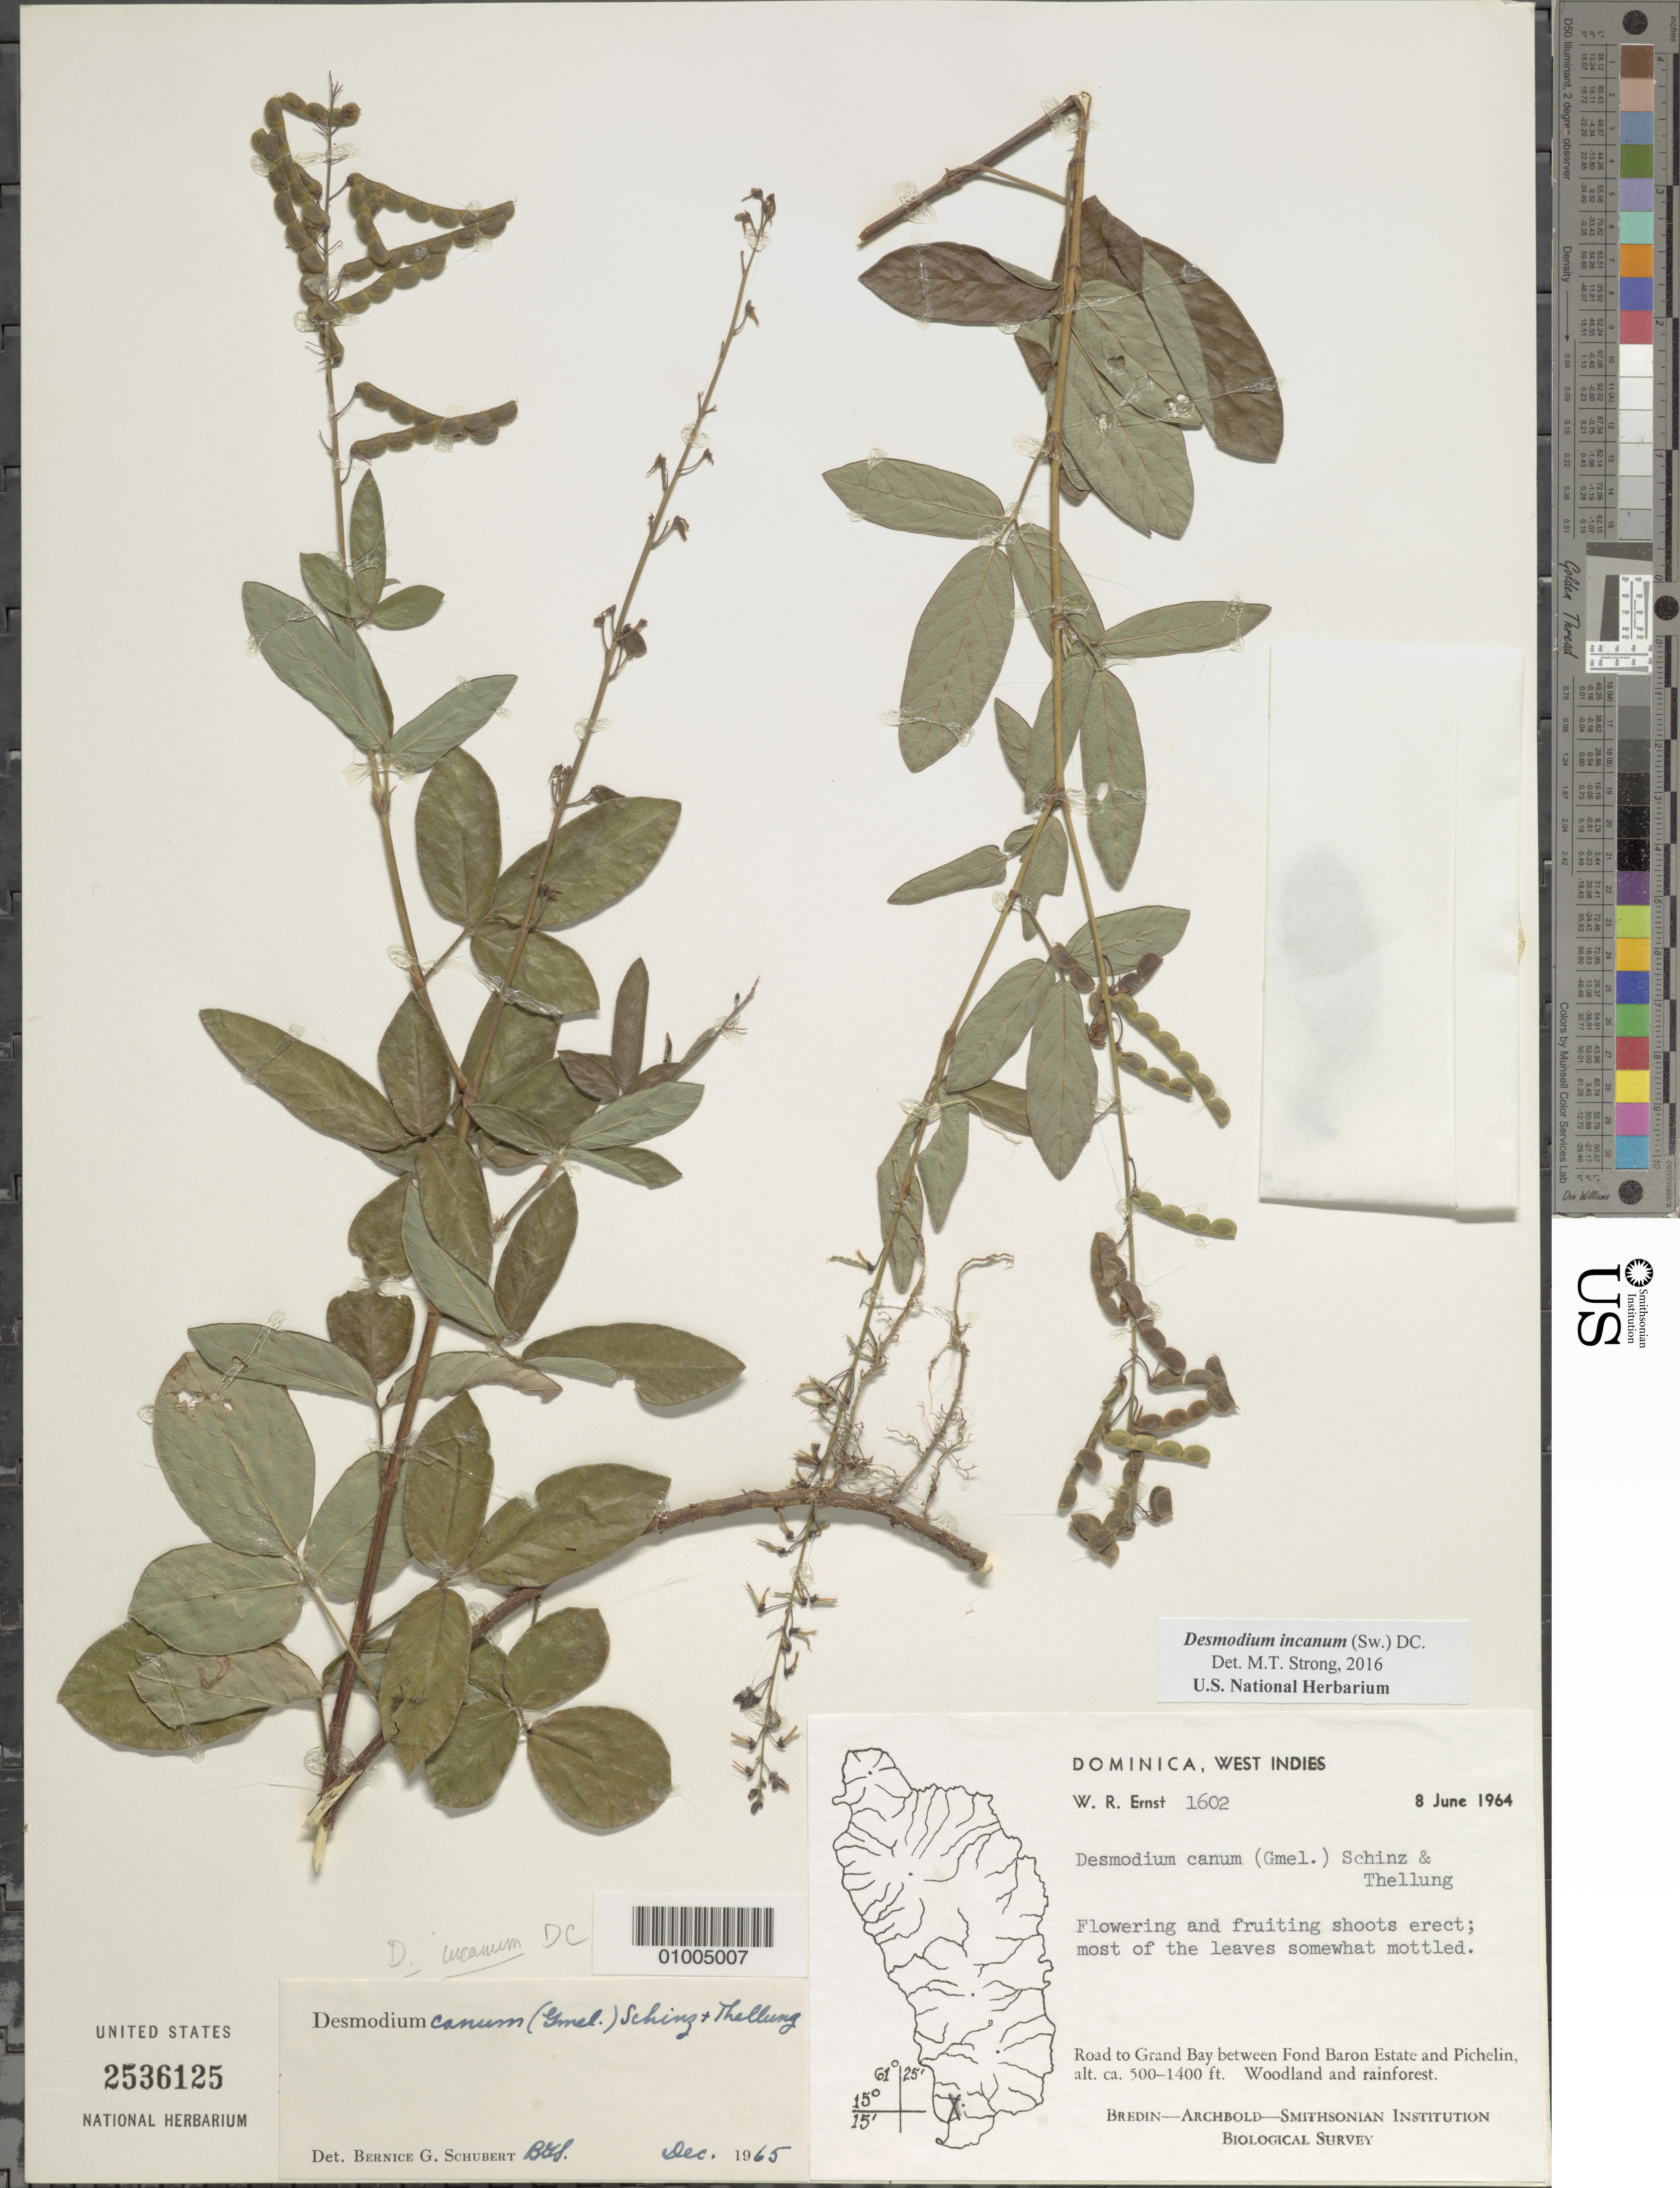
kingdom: Plantae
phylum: Tracheophyta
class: Magnoliopsida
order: Fabales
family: Fabaceae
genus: Desmodium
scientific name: Desmodium incanum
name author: (Sw.) DC.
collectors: W. R. Ernst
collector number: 1602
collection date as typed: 08 Jun 1964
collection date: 1964-06-08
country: Dominica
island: Dominica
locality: Road to Grand Bay between Fond Baron Estate and Pichelin. Woodland and rainforest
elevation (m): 152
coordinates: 0 N, 0 E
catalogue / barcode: US 2536125